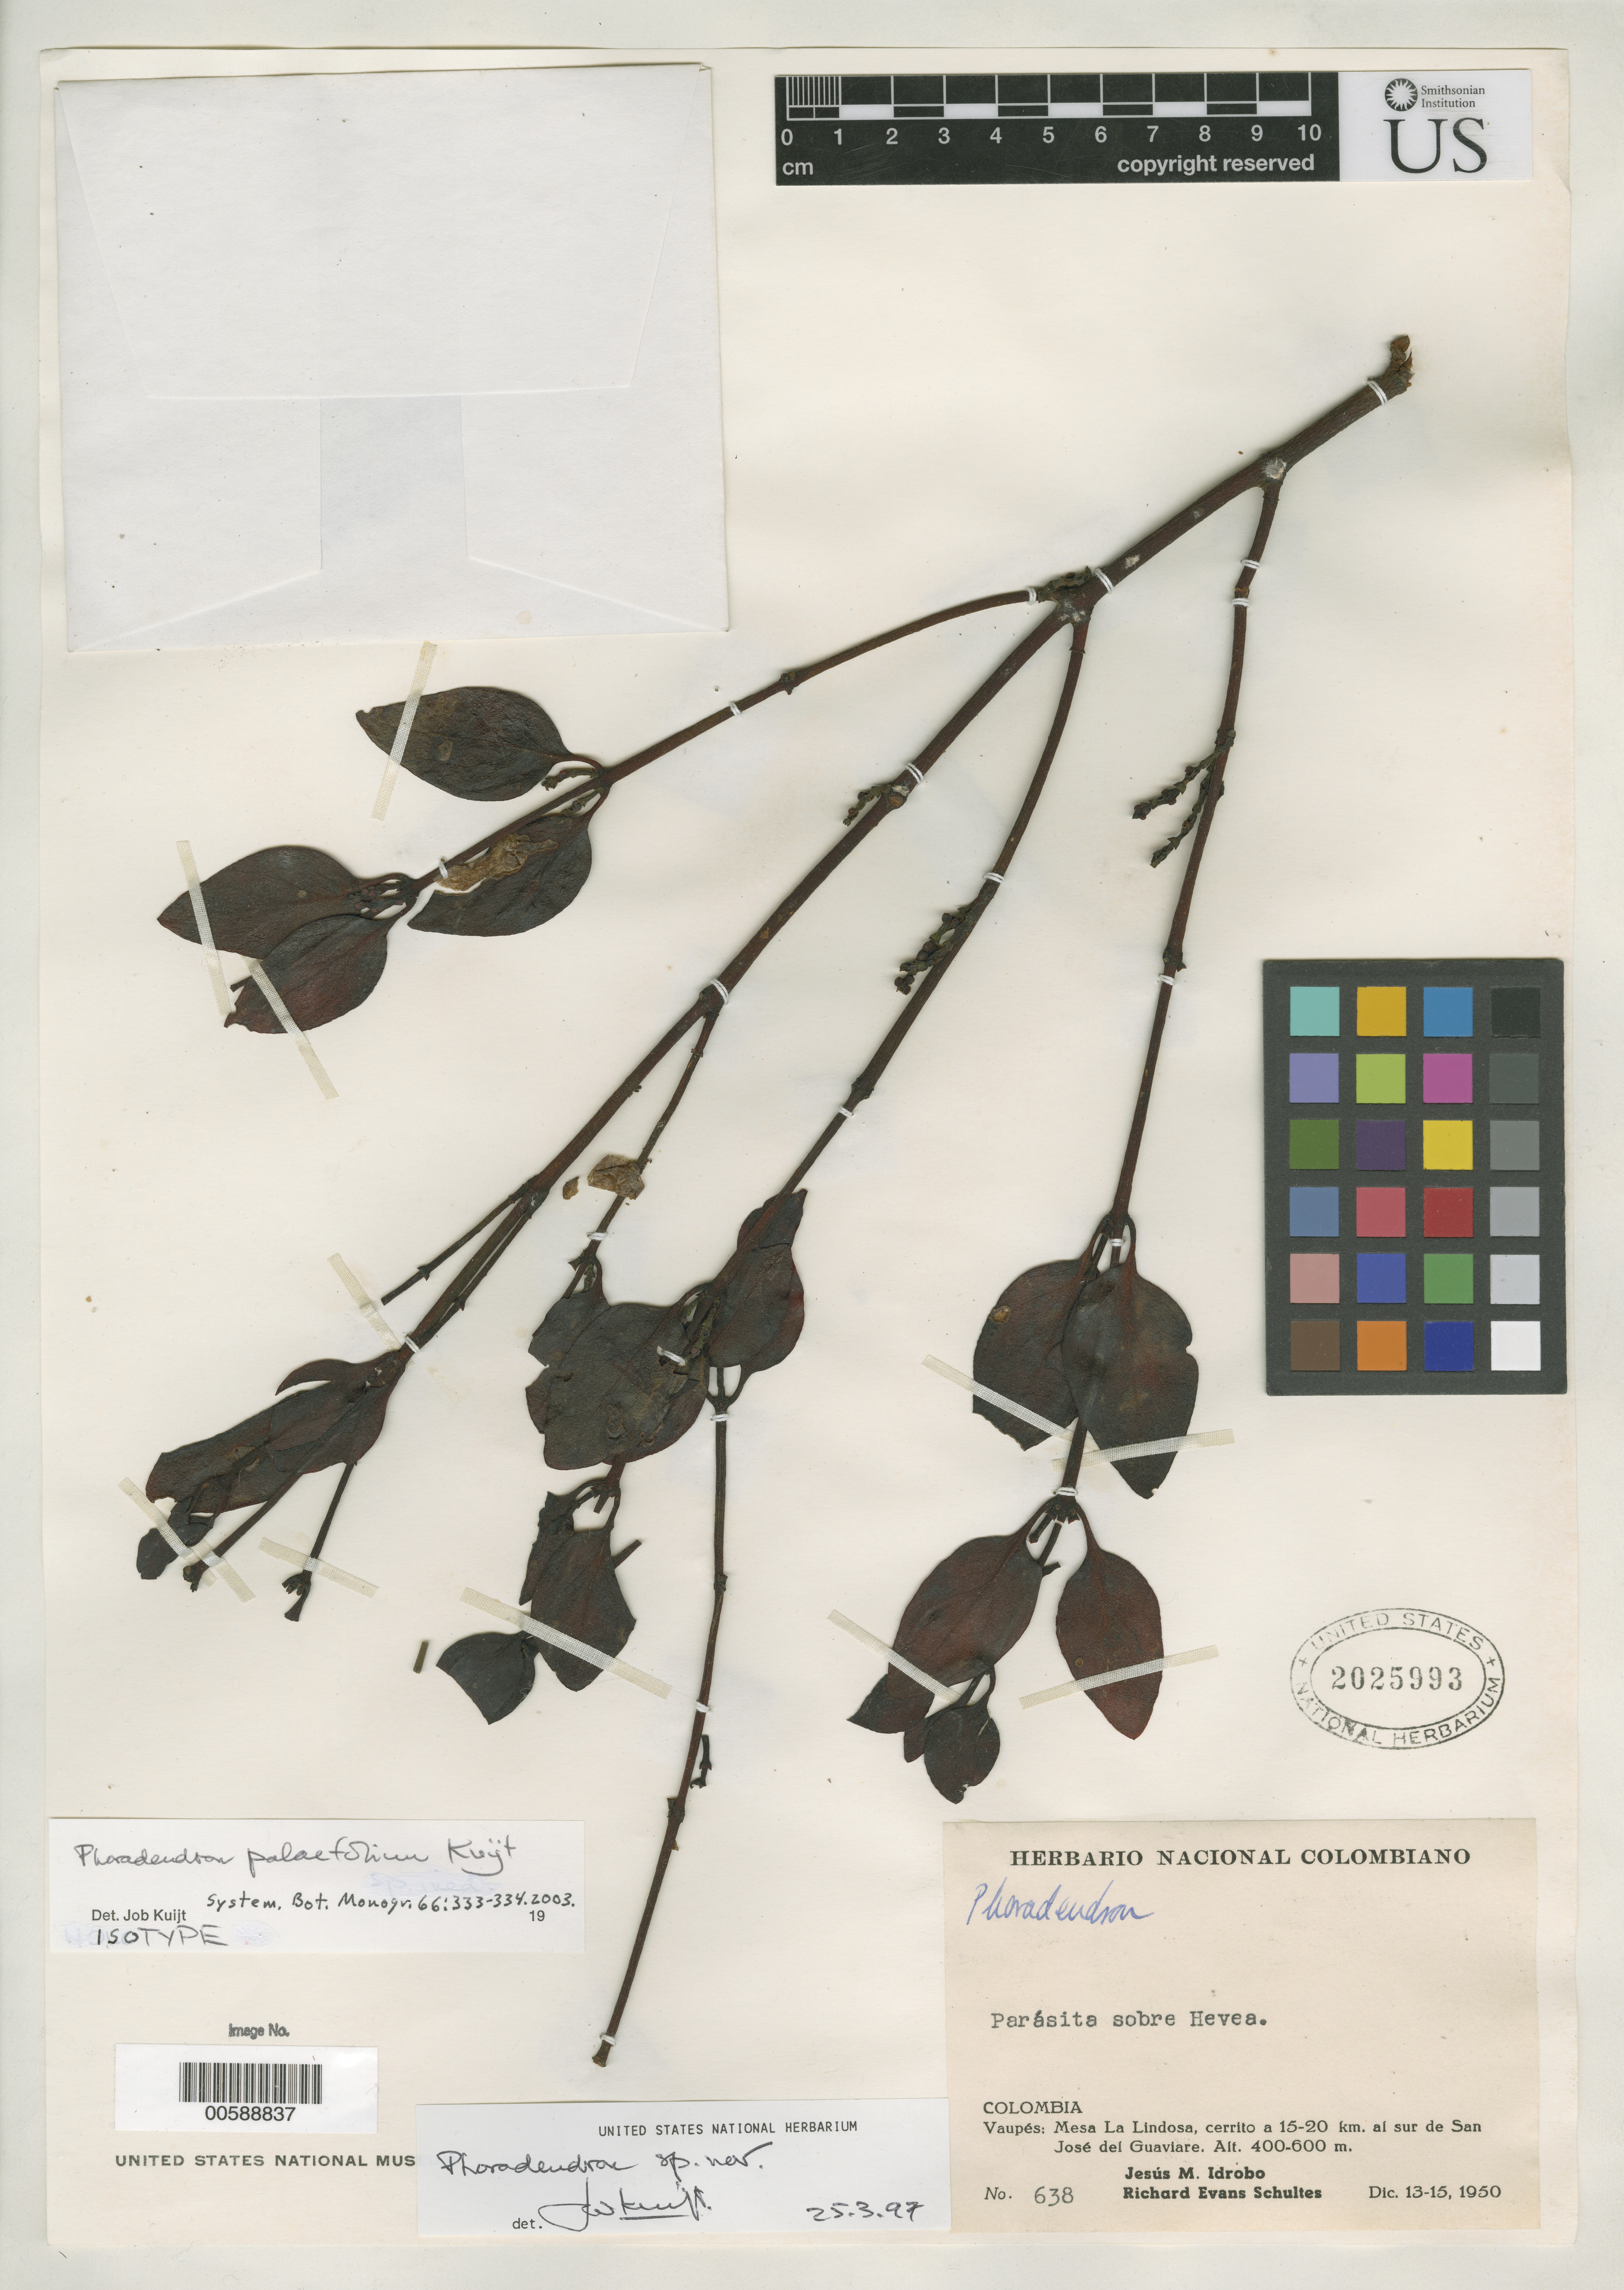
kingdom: Plantae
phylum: Tracheophyta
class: Magnoliopsida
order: Santalales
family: Viscaceae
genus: Phoradendron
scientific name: Phoradendron palaephyllum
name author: Kuijt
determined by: Kuijt, Job, (CANADA)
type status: Isotype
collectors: J. M. Idrobo & R. E. Schultes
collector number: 638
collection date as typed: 13 Dec 1950 to 15 Dec 1950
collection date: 1950-12-13/1950-12-15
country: Colombia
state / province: Vaupés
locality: Mesa La Lindosa, cerrito a 15-20 km al sur de San José del Guaviare.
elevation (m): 400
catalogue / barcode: US 2025993